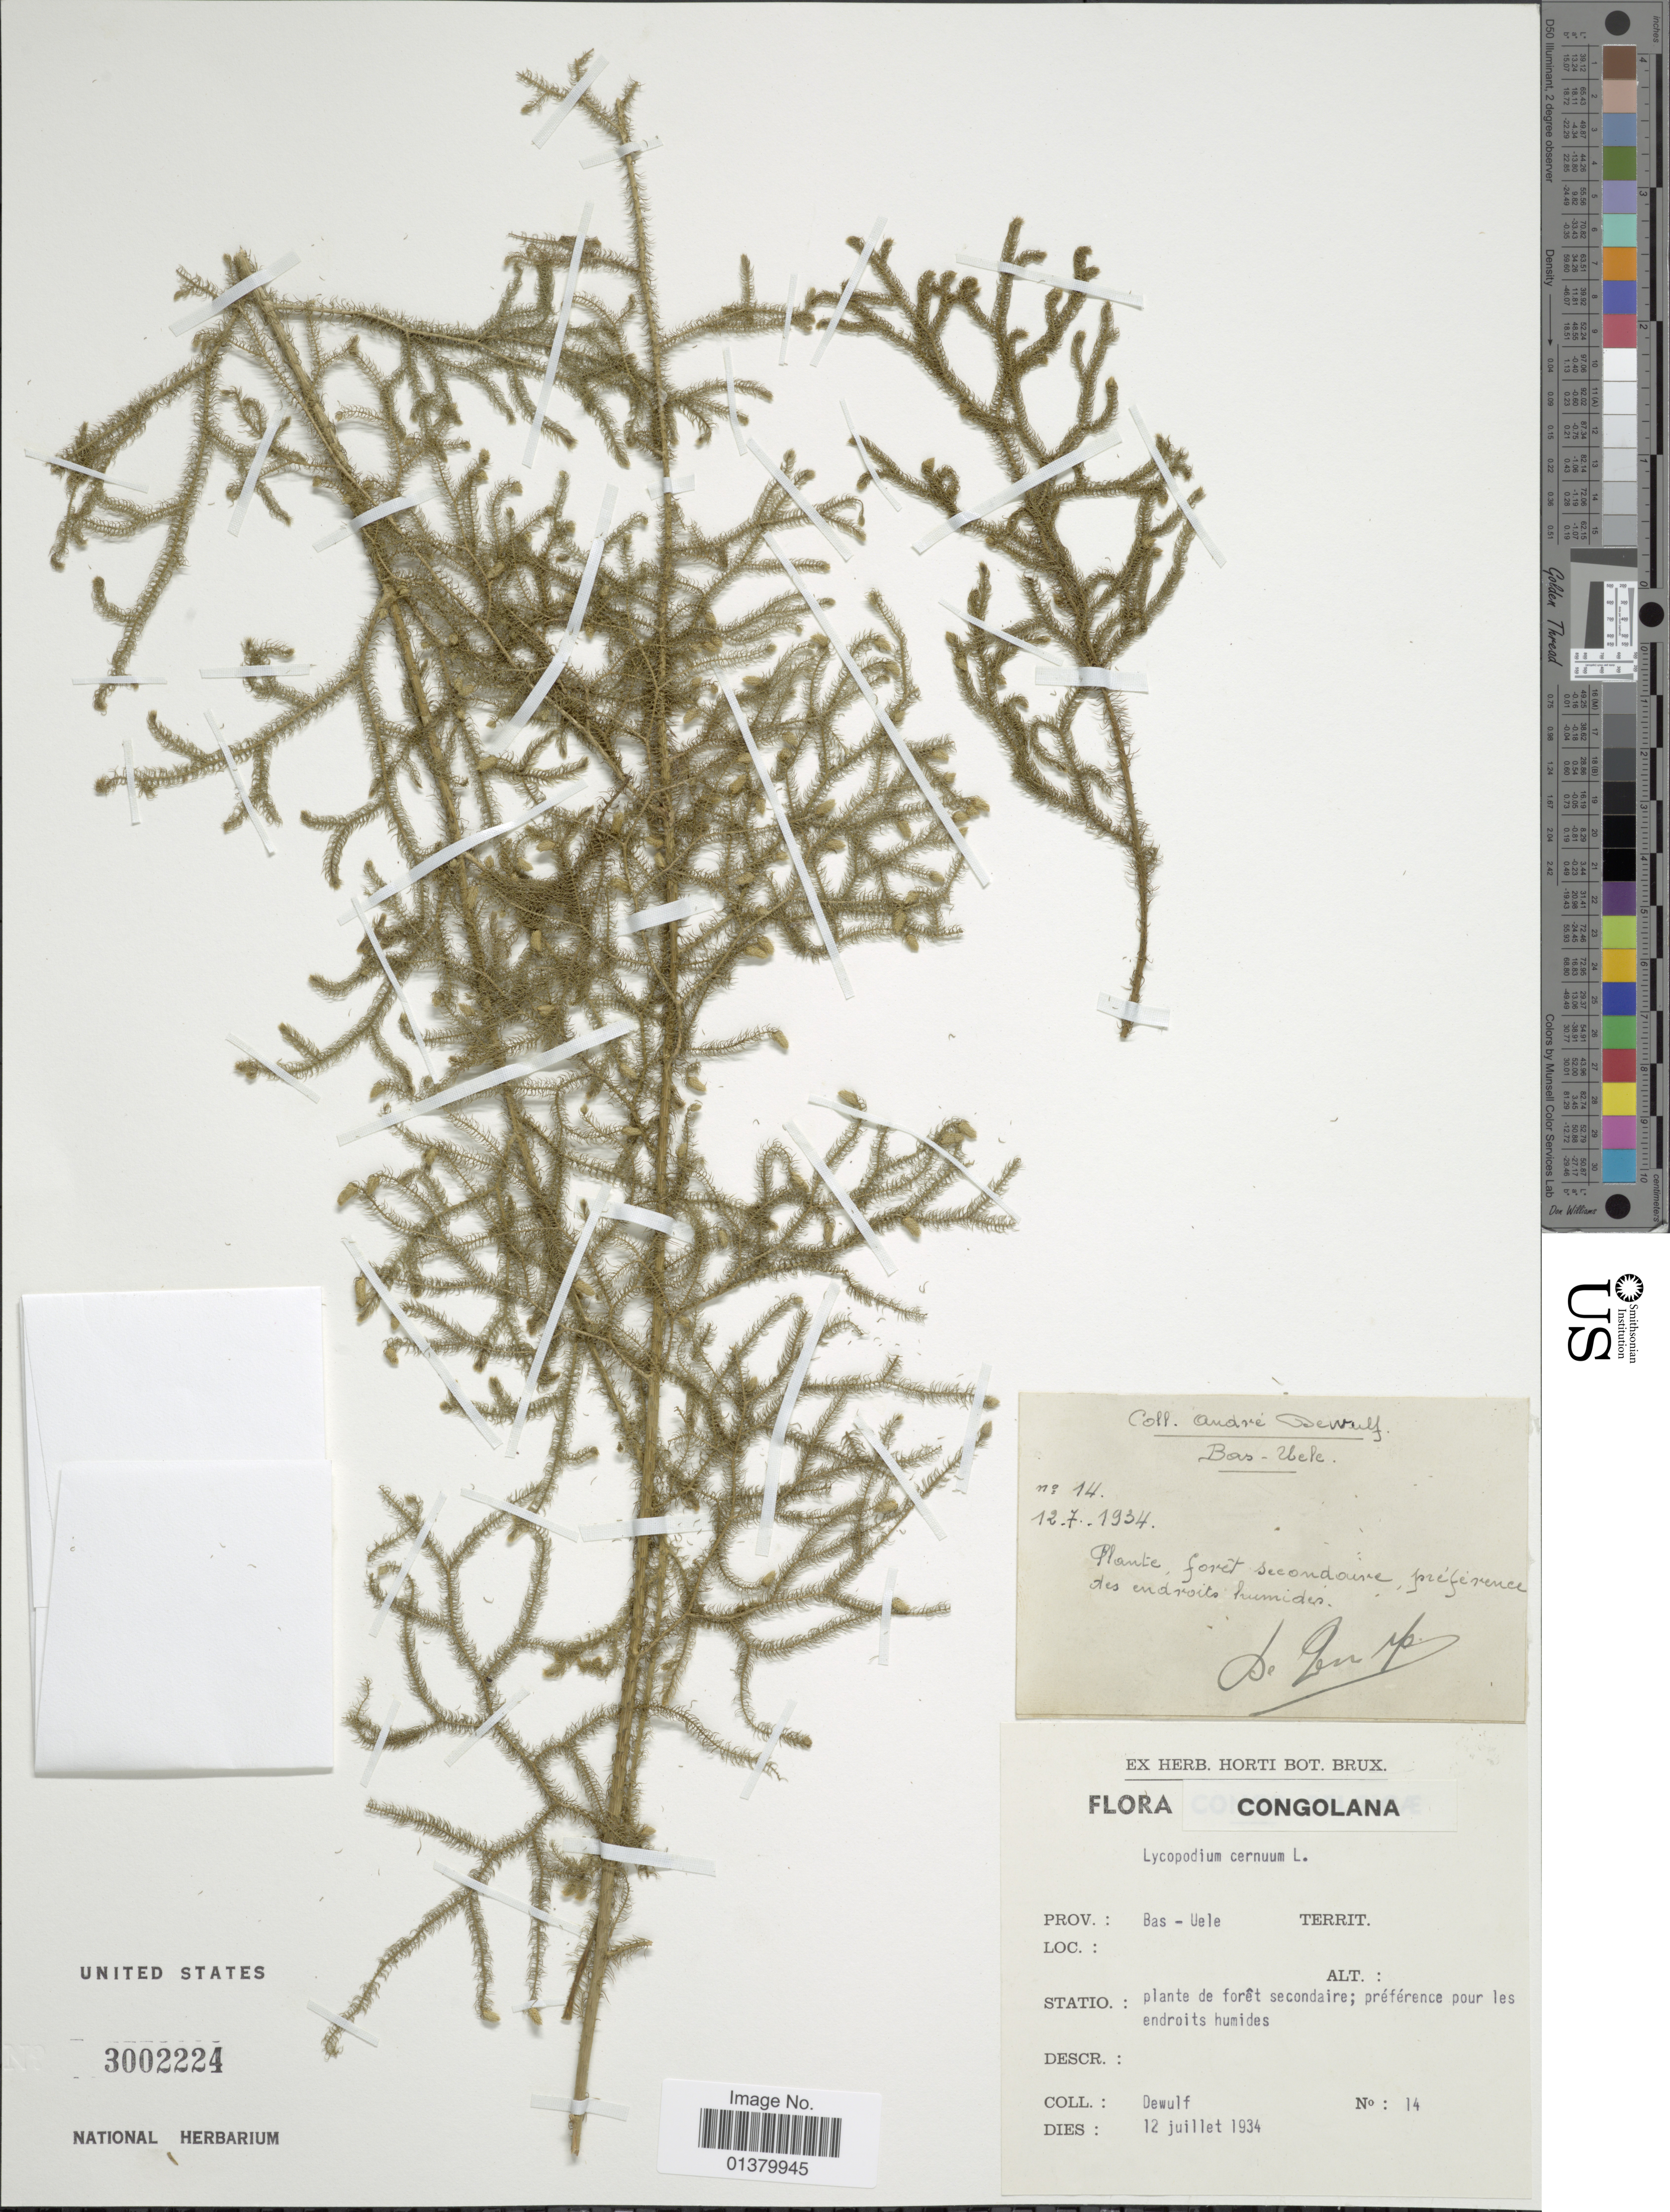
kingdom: Plantae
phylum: Tracheophyta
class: Lycopodiopsida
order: Lycopodiales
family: Lycopodiaceae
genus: Palhinhaea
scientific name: Palhinhaea cernua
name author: (L.) Vasc. & Franco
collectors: Dewulf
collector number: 14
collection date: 1934-07-12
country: Congo, Democratic Republic of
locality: Prov. Bas-Uele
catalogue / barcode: US 3002224